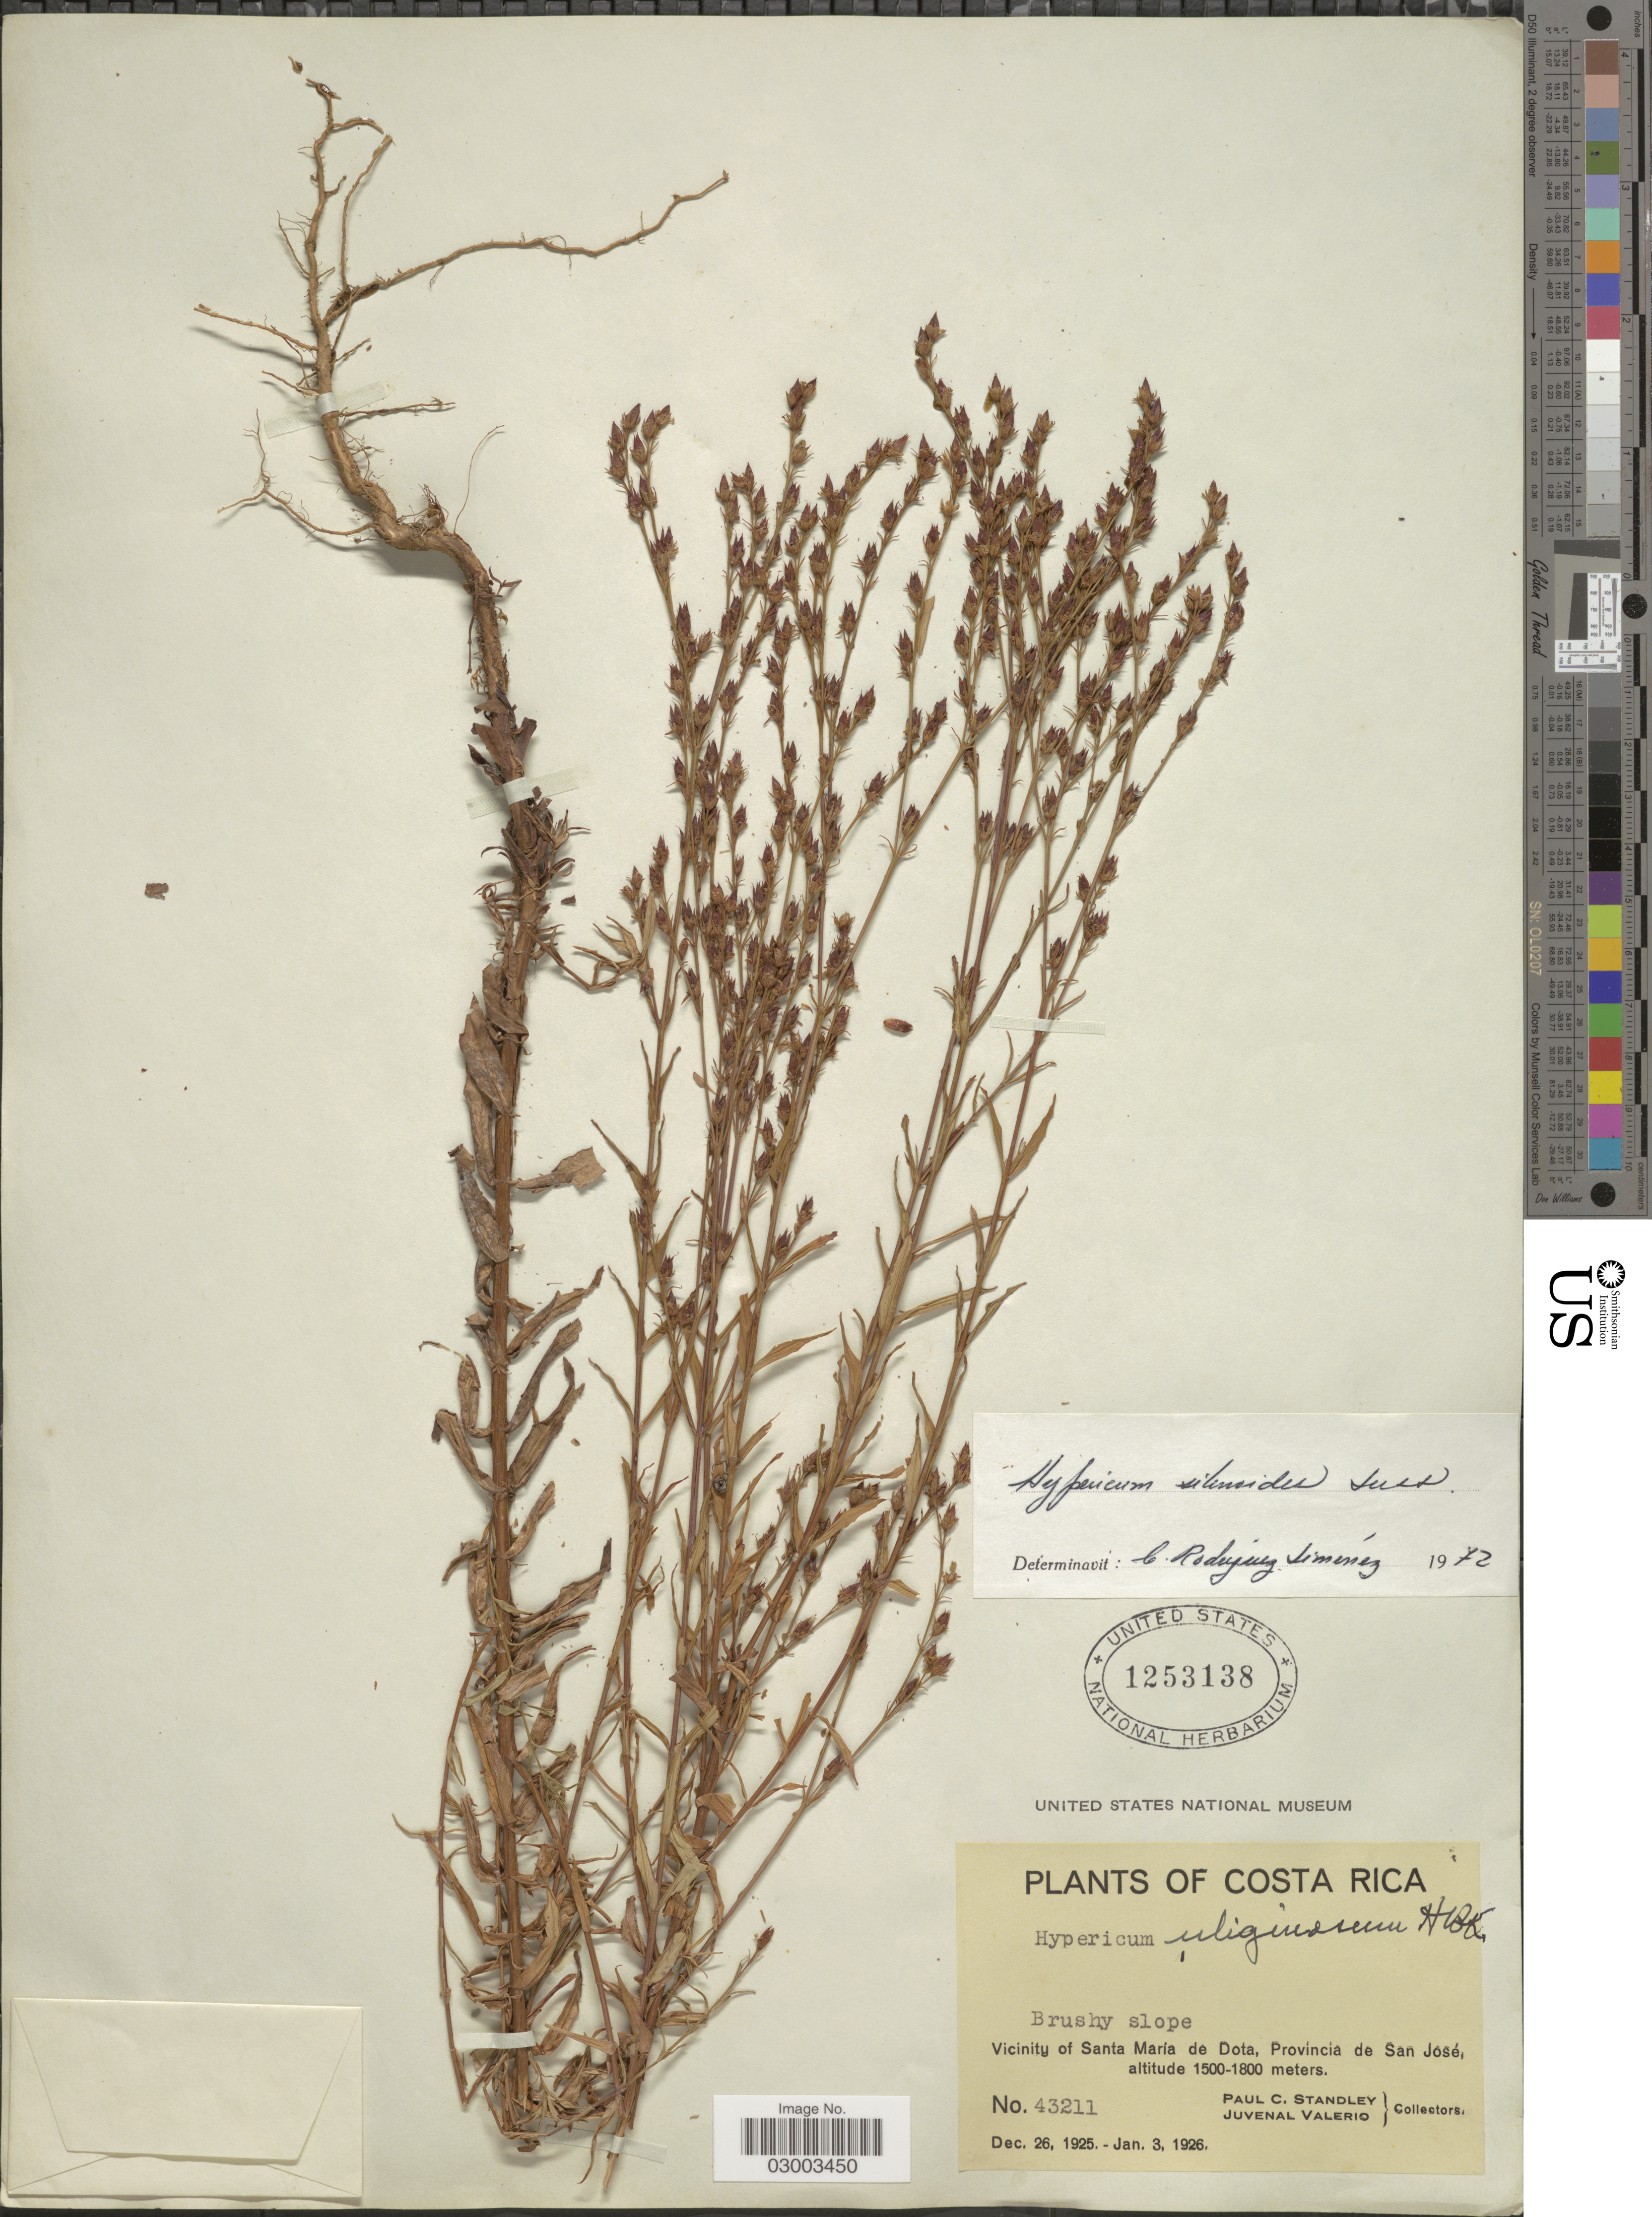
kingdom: Plantae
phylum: Tracheophyta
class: Magnoliopsida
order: Malpighiales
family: Hypericaceae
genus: Hypericum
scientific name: Hypericum silenoides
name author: Juss.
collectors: P. C. Standley & J. Valerio R.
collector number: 43211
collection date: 1925-12-26/1926-01-03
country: Costa Rica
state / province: San José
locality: Brushy slope. Vicinity of Santa María de Dota.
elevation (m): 1500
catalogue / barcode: US 1253138